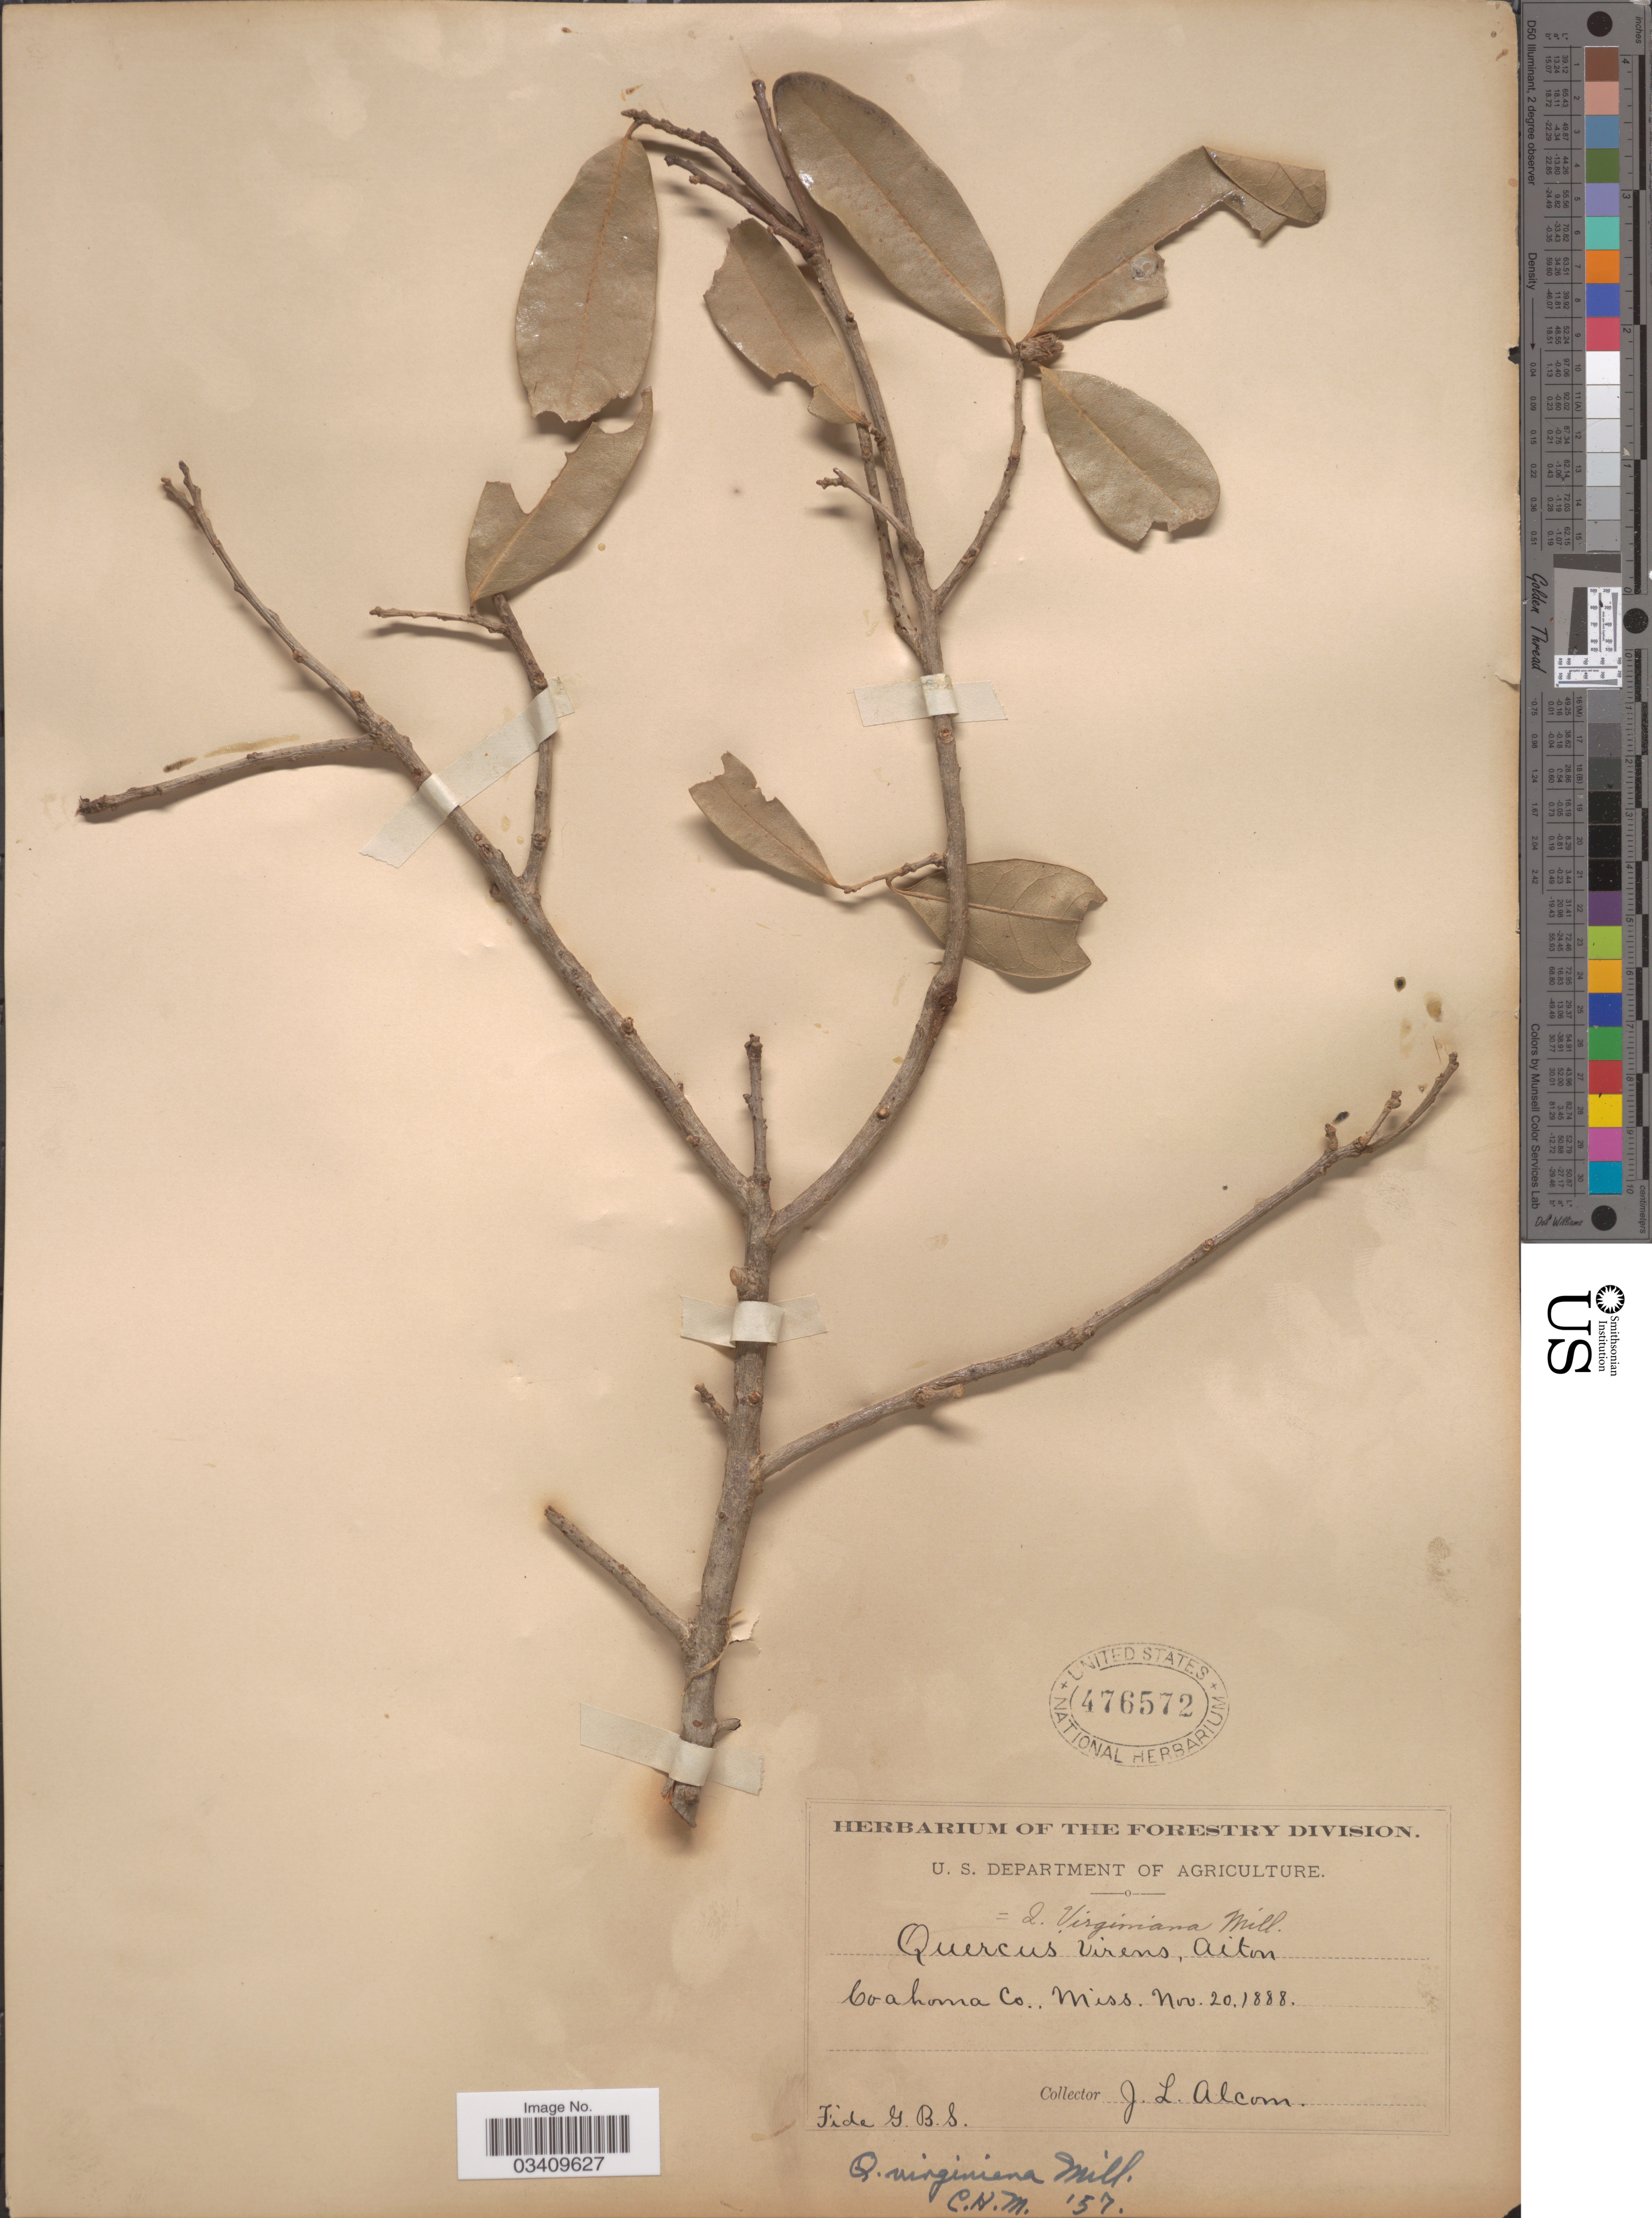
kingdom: Plantae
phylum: Tracheophyta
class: Magnoliopsida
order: Fagales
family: Fagaceae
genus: Quercus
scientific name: Quercus virginiana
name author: Mill.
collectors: J. Alcorn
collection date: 1888-11-20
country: United States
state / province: Mississippi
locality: Coahoma Co.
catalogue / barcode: US 476572